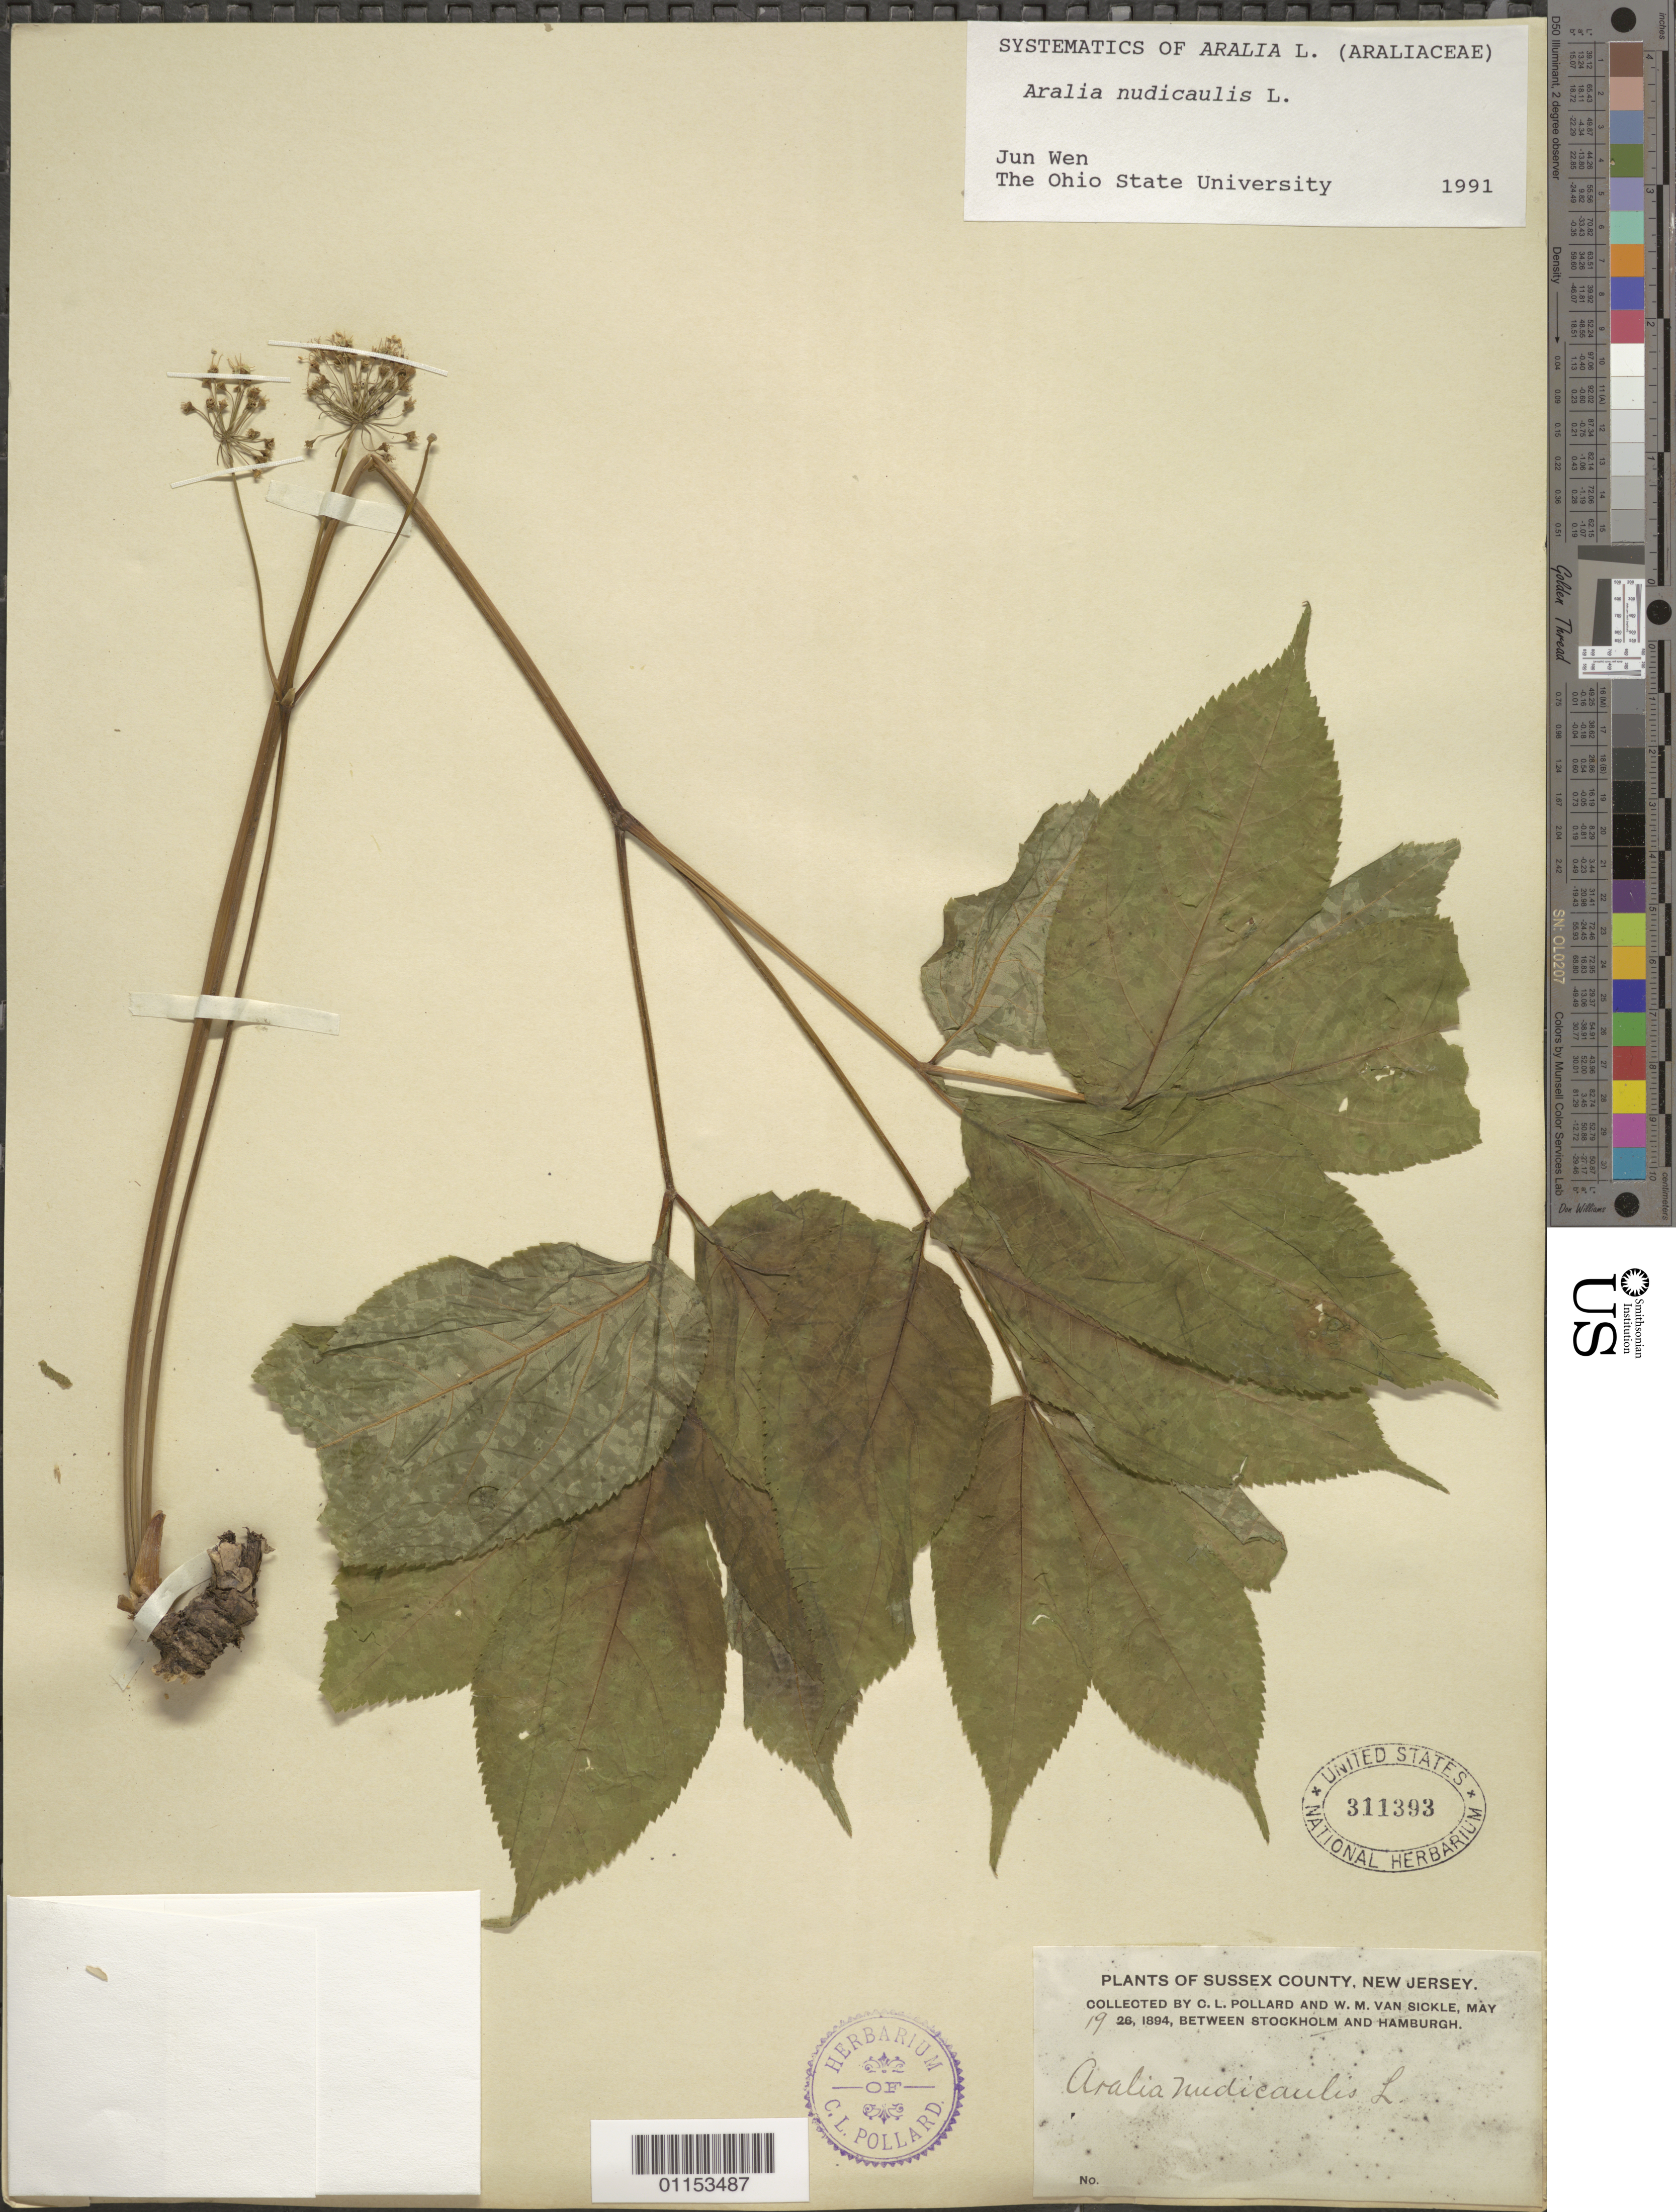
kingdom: Plantae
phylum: Tracheophyta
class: Magnoliopsida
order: Apiales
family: Araliaceae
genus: Aralia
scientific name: Aralia nudicaulis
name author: L.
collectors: C. L. Pollard & W. Van Sickle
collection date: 1894-05-26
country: United States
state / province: New Jersey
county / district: Sussex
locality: Between Stockholm and Hamburgh.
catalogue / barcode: US 311393